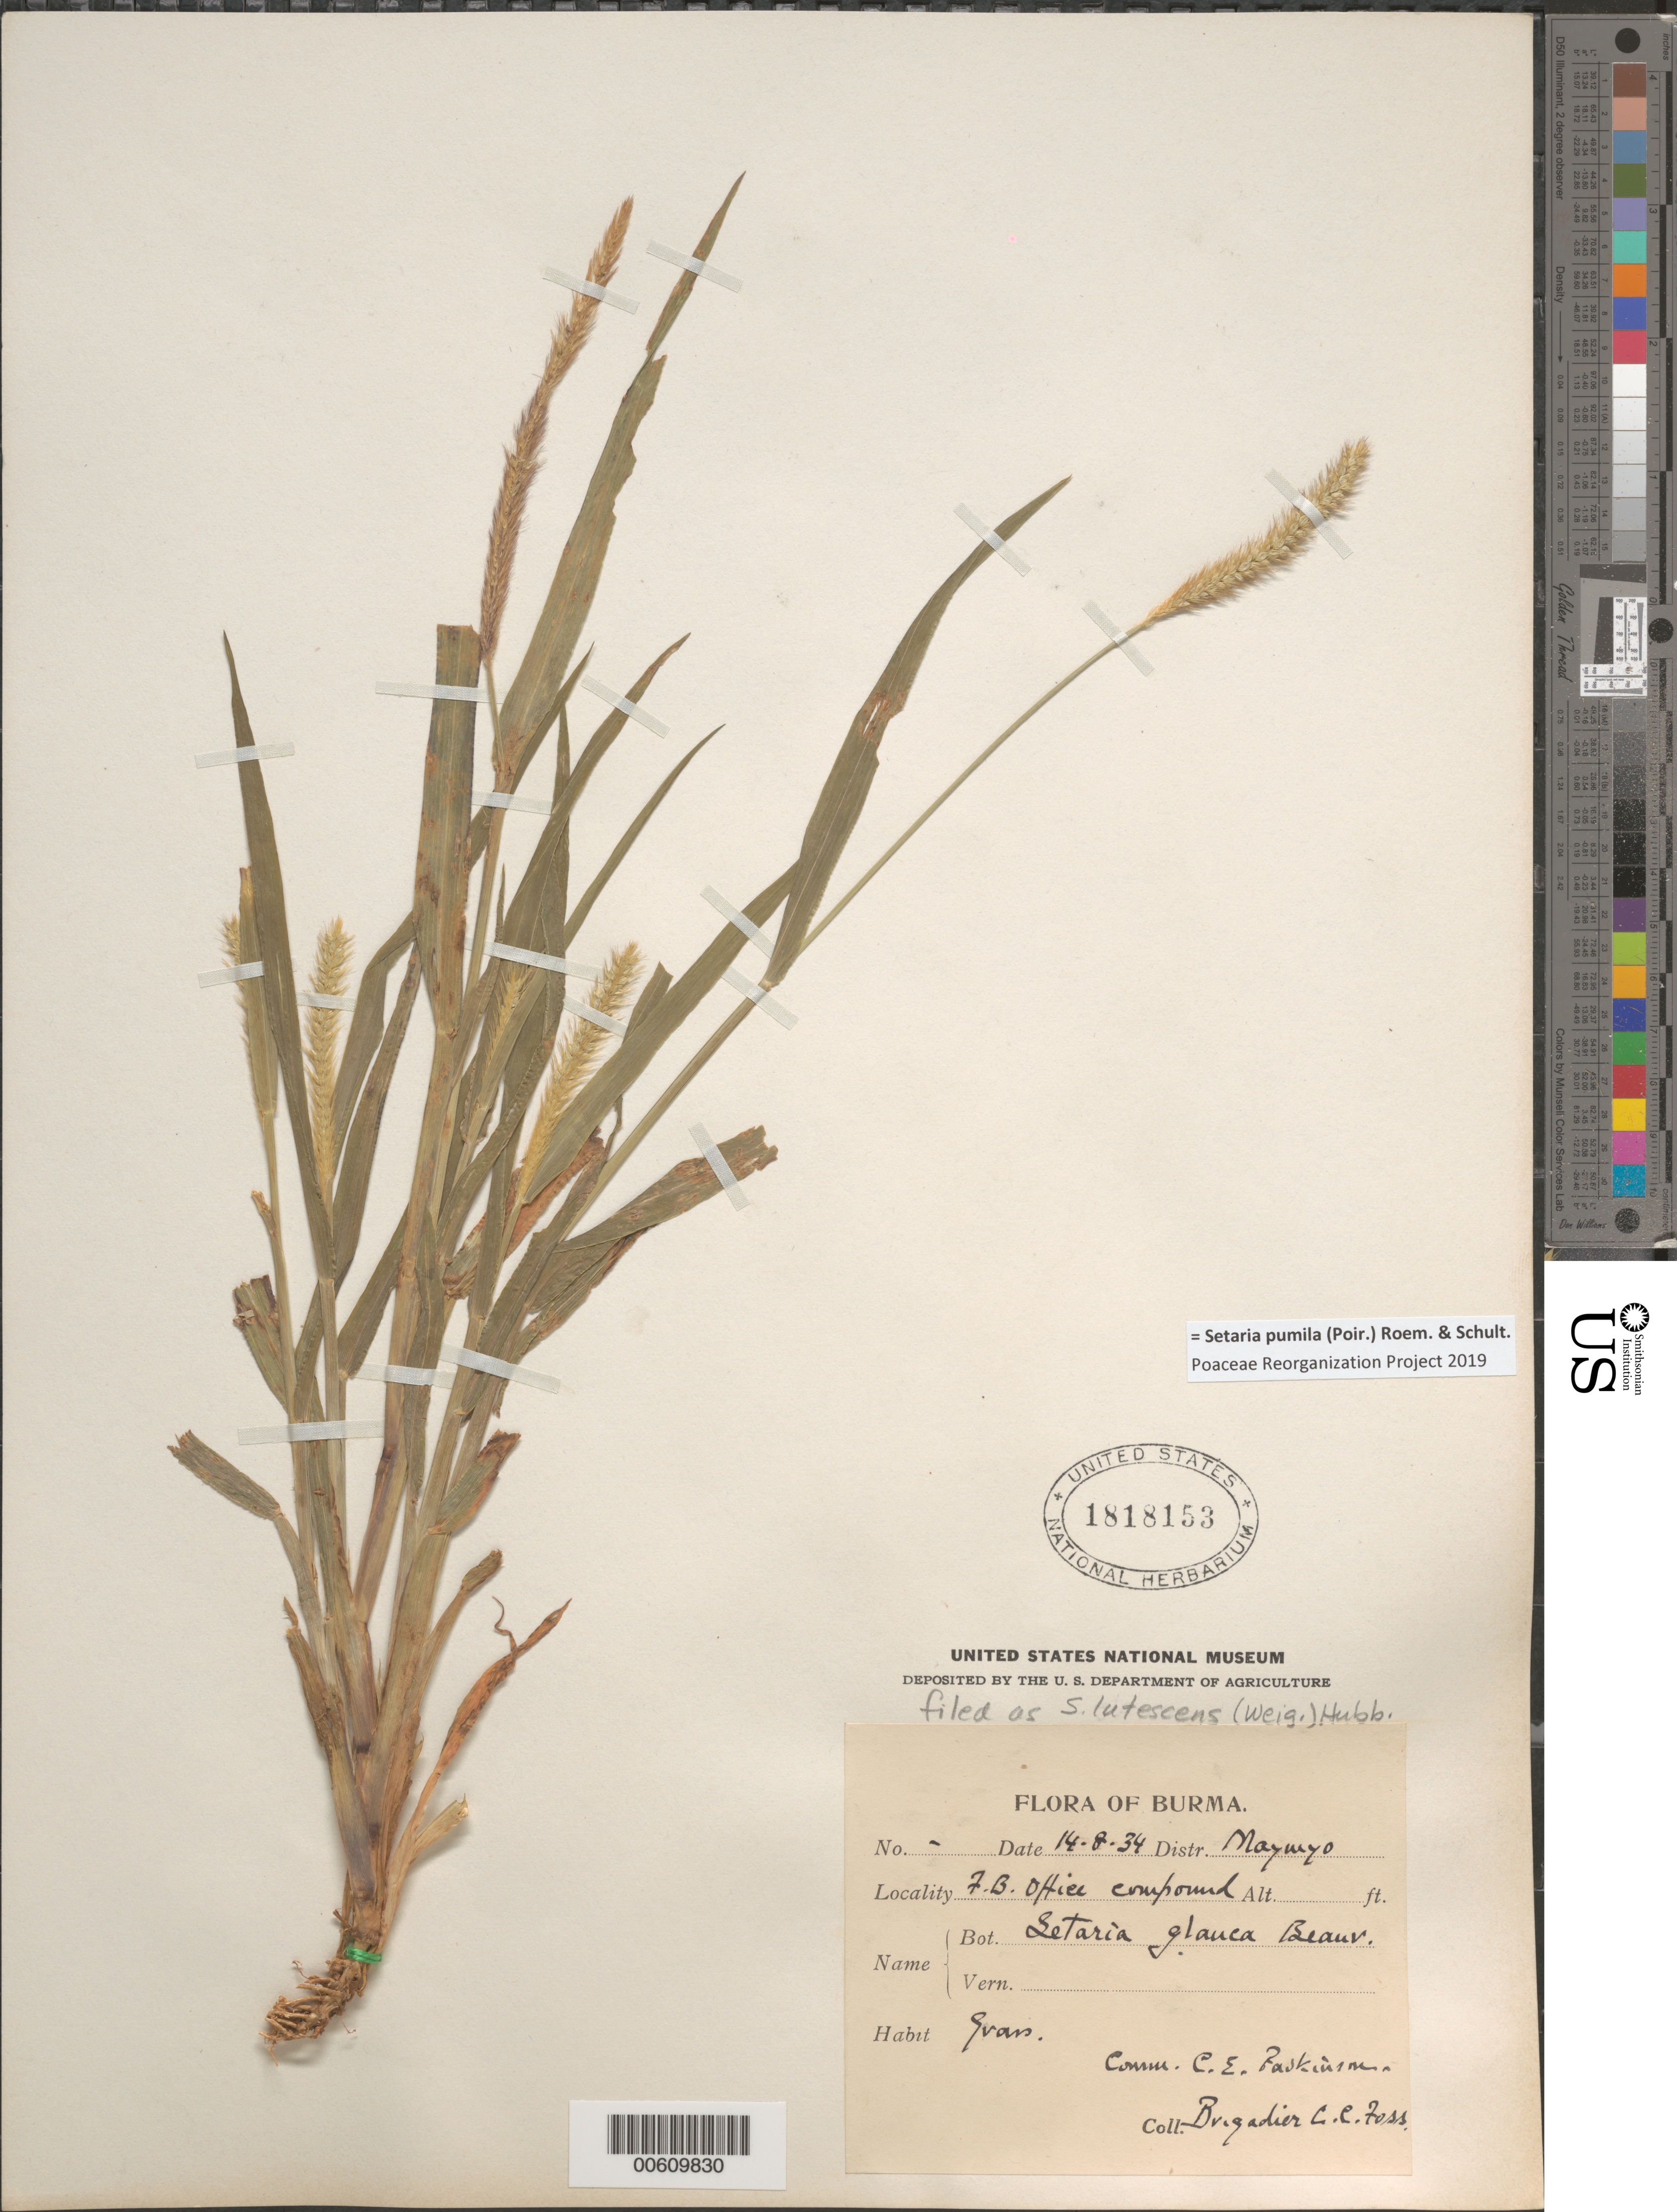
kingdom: Plantae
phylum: Tracheophyta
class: Liliopsida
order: Poales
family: Poaceae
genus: Setaria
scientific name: Setaria lutescens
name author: (Weigel) C.E. Hubb.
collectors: Foss, C.E.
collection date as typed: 14 Aug 1934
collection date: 1934-08-14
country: Myanmar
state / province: Mandalay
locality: Maymyo, F.B. Office Compound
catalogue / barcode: US 1818153